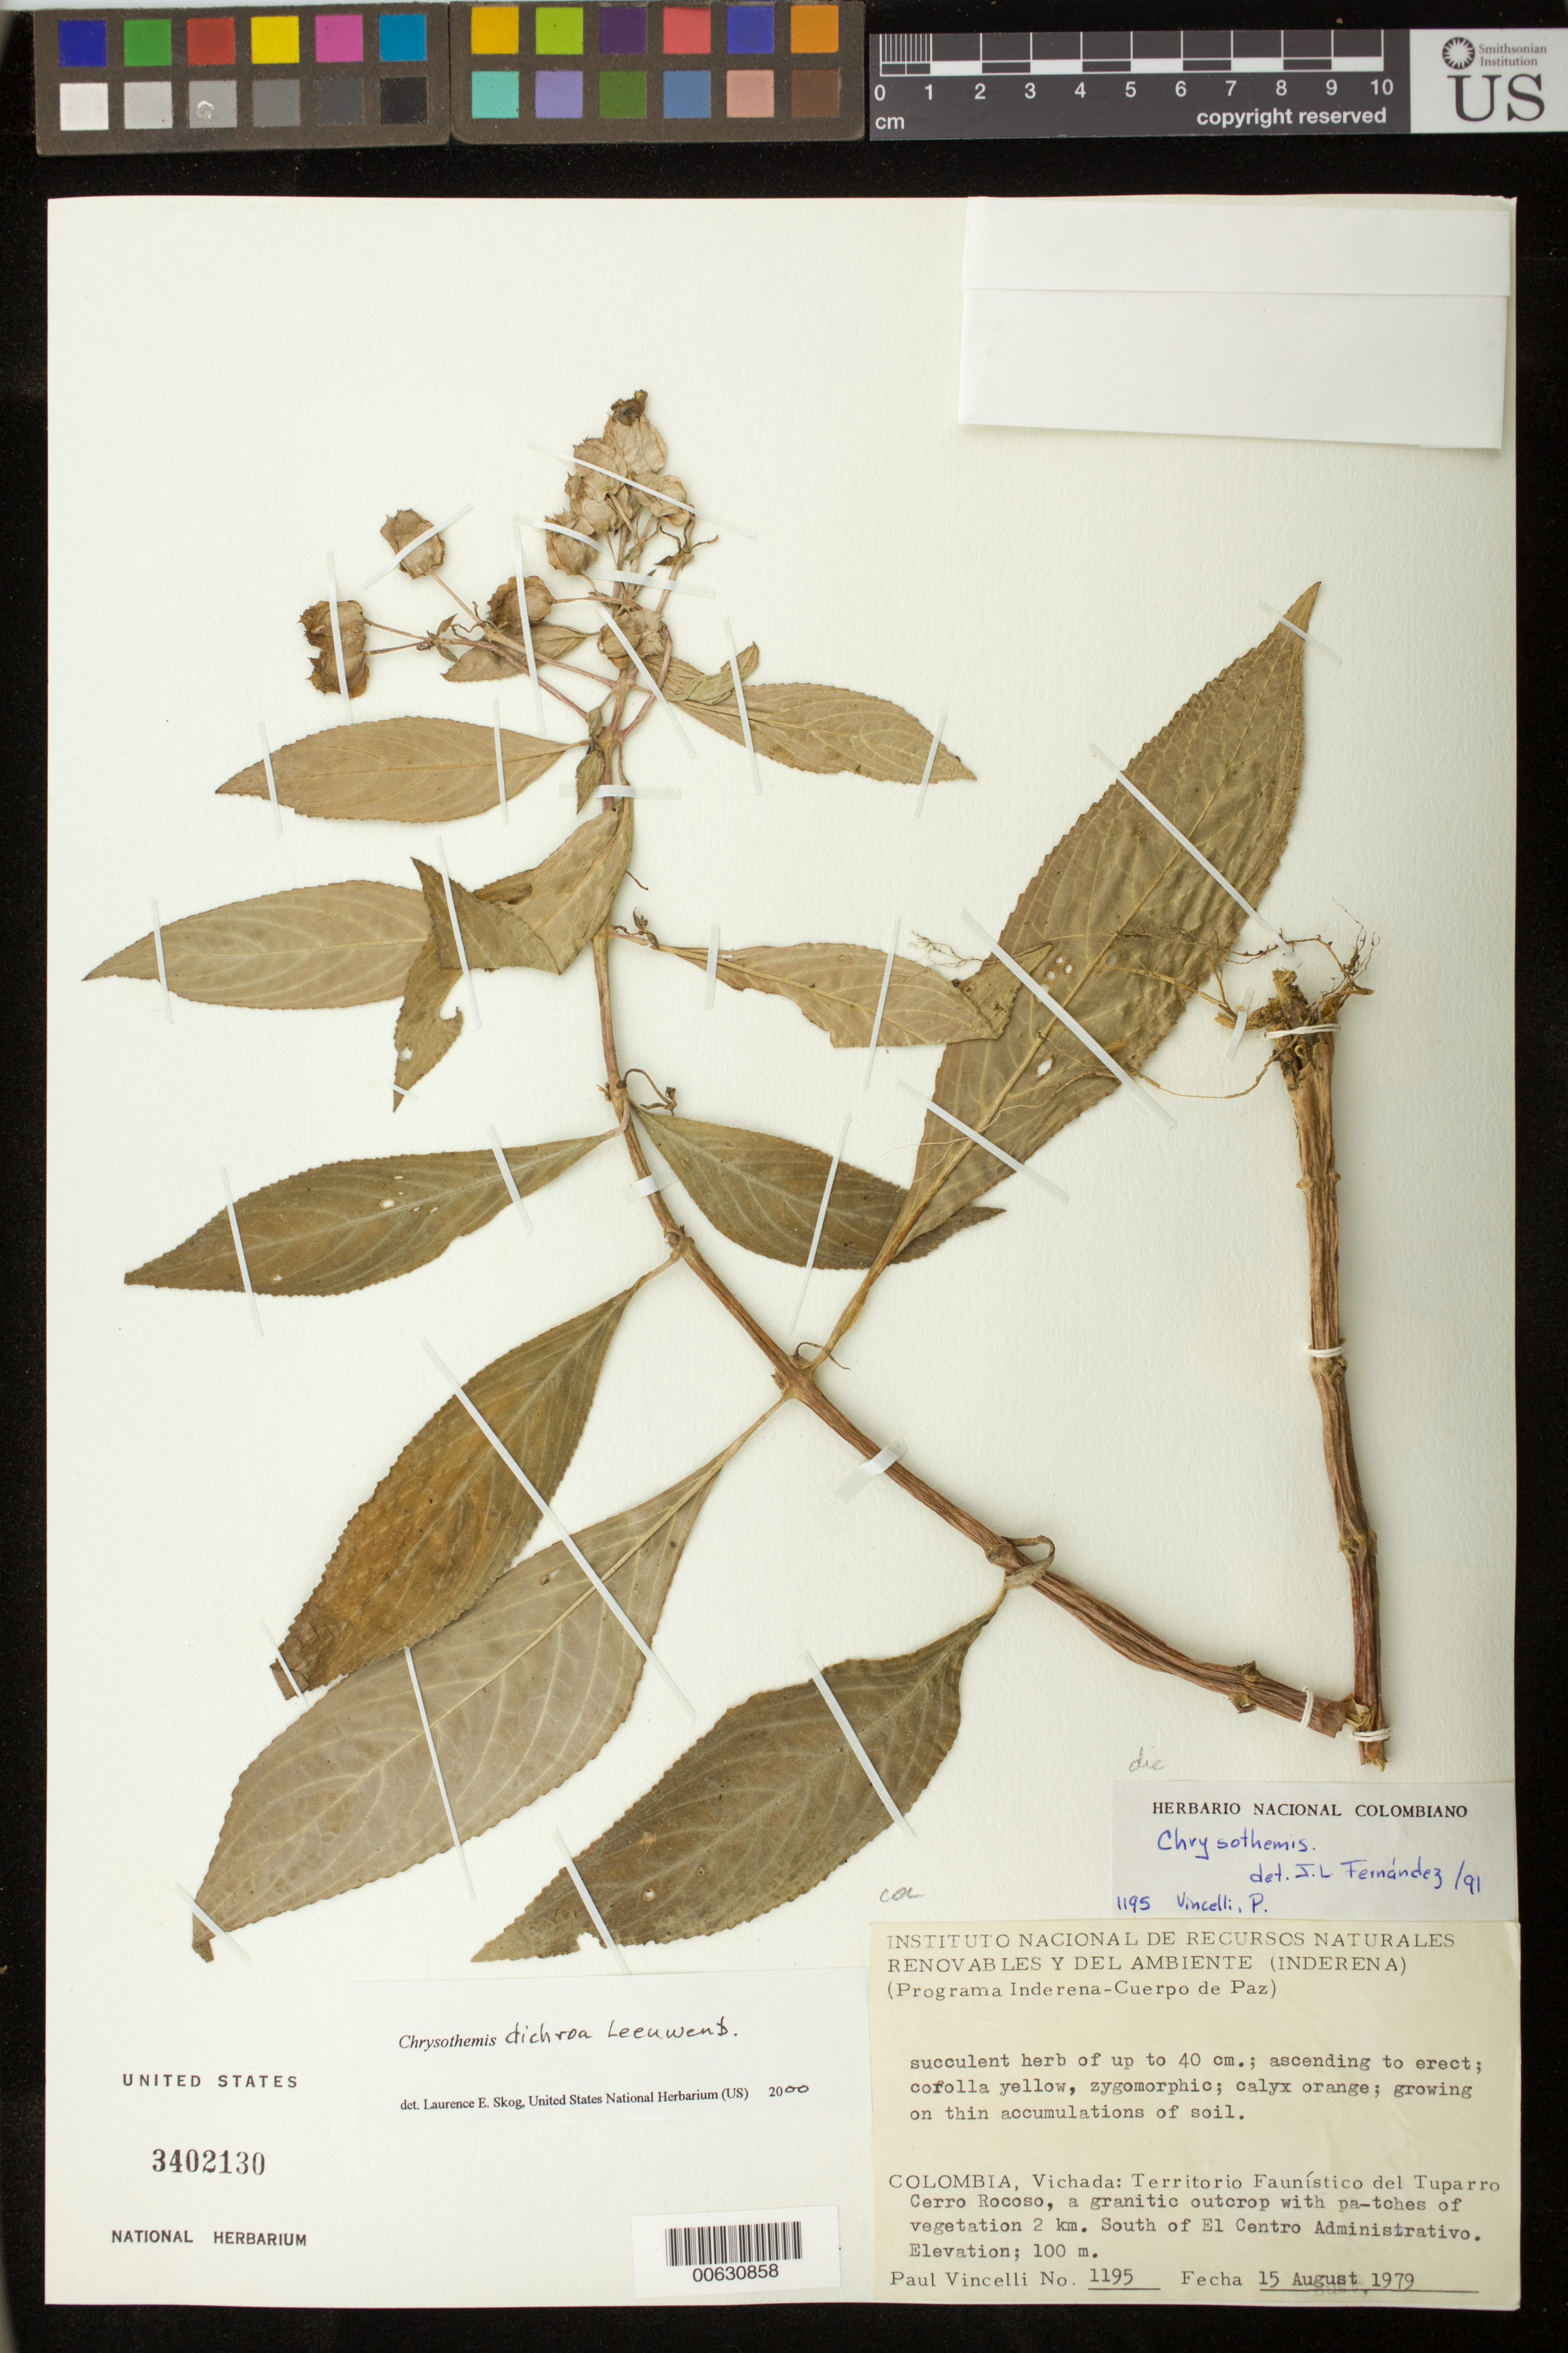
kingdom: Plantae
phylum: Tracheophyta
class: Magnoliopsida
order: Lamiales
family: Gesneriaceae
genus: Chrysothemis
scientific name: Chrysothemis dichroa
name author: Leeuwenb.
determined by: Skog, Laurence E.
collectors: P. Vincelli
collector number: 1195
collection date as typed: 15 Aug 1979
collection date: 1979-08-15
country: Colombia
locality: Vichada: Territorio Faunístico del Tuparro, Cerro Rocoso, 2 km South of El Centro Administrativo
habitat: Granitic outcrop with patches of vegetation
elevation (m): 100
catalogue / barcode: US 3402130